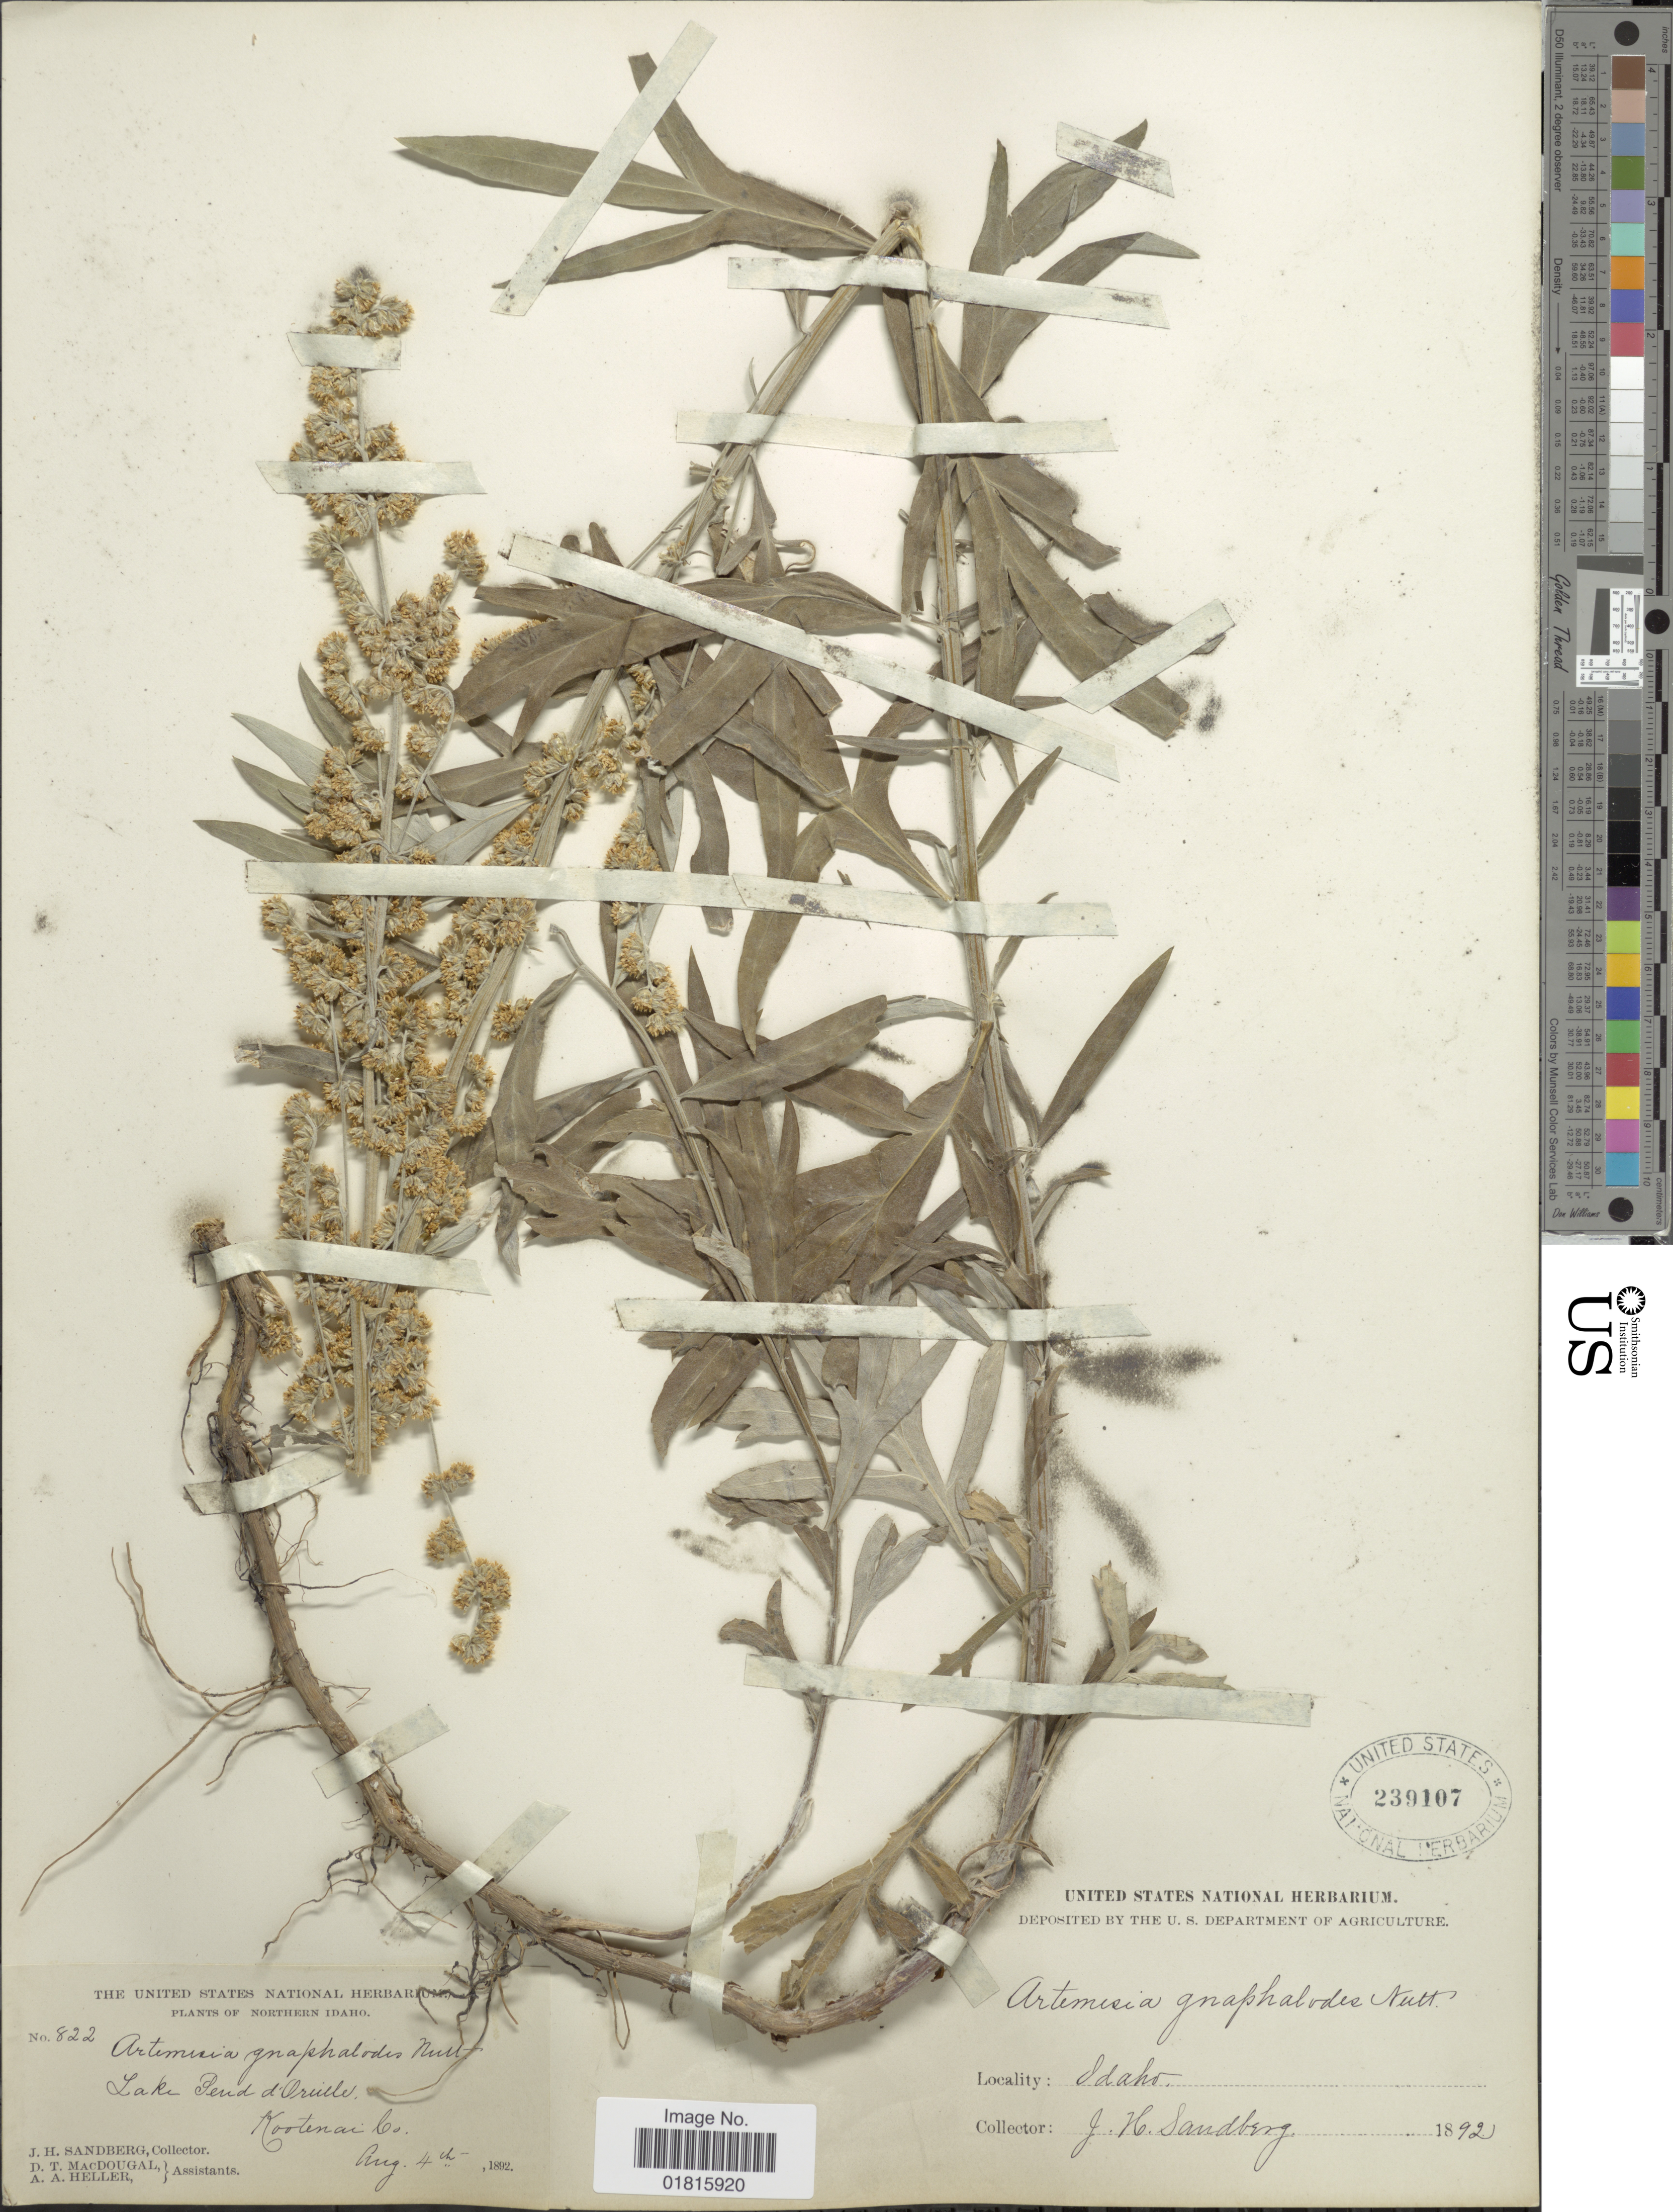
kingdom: Plantae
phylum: Tracheophyta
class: Magnoliopsida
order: Asterales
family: Asteraceae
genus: Artemisia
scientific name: Artemisia hookeriana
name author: Nutt.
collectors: J. H. Sandberg, D. T. MacDougal & A. A. Heller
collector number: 822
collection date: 1892-08-04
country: United States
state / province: Idaho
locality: Northern Idaho, Lake Peud d'Orulle, Kootenai Co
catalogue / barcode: US 239107